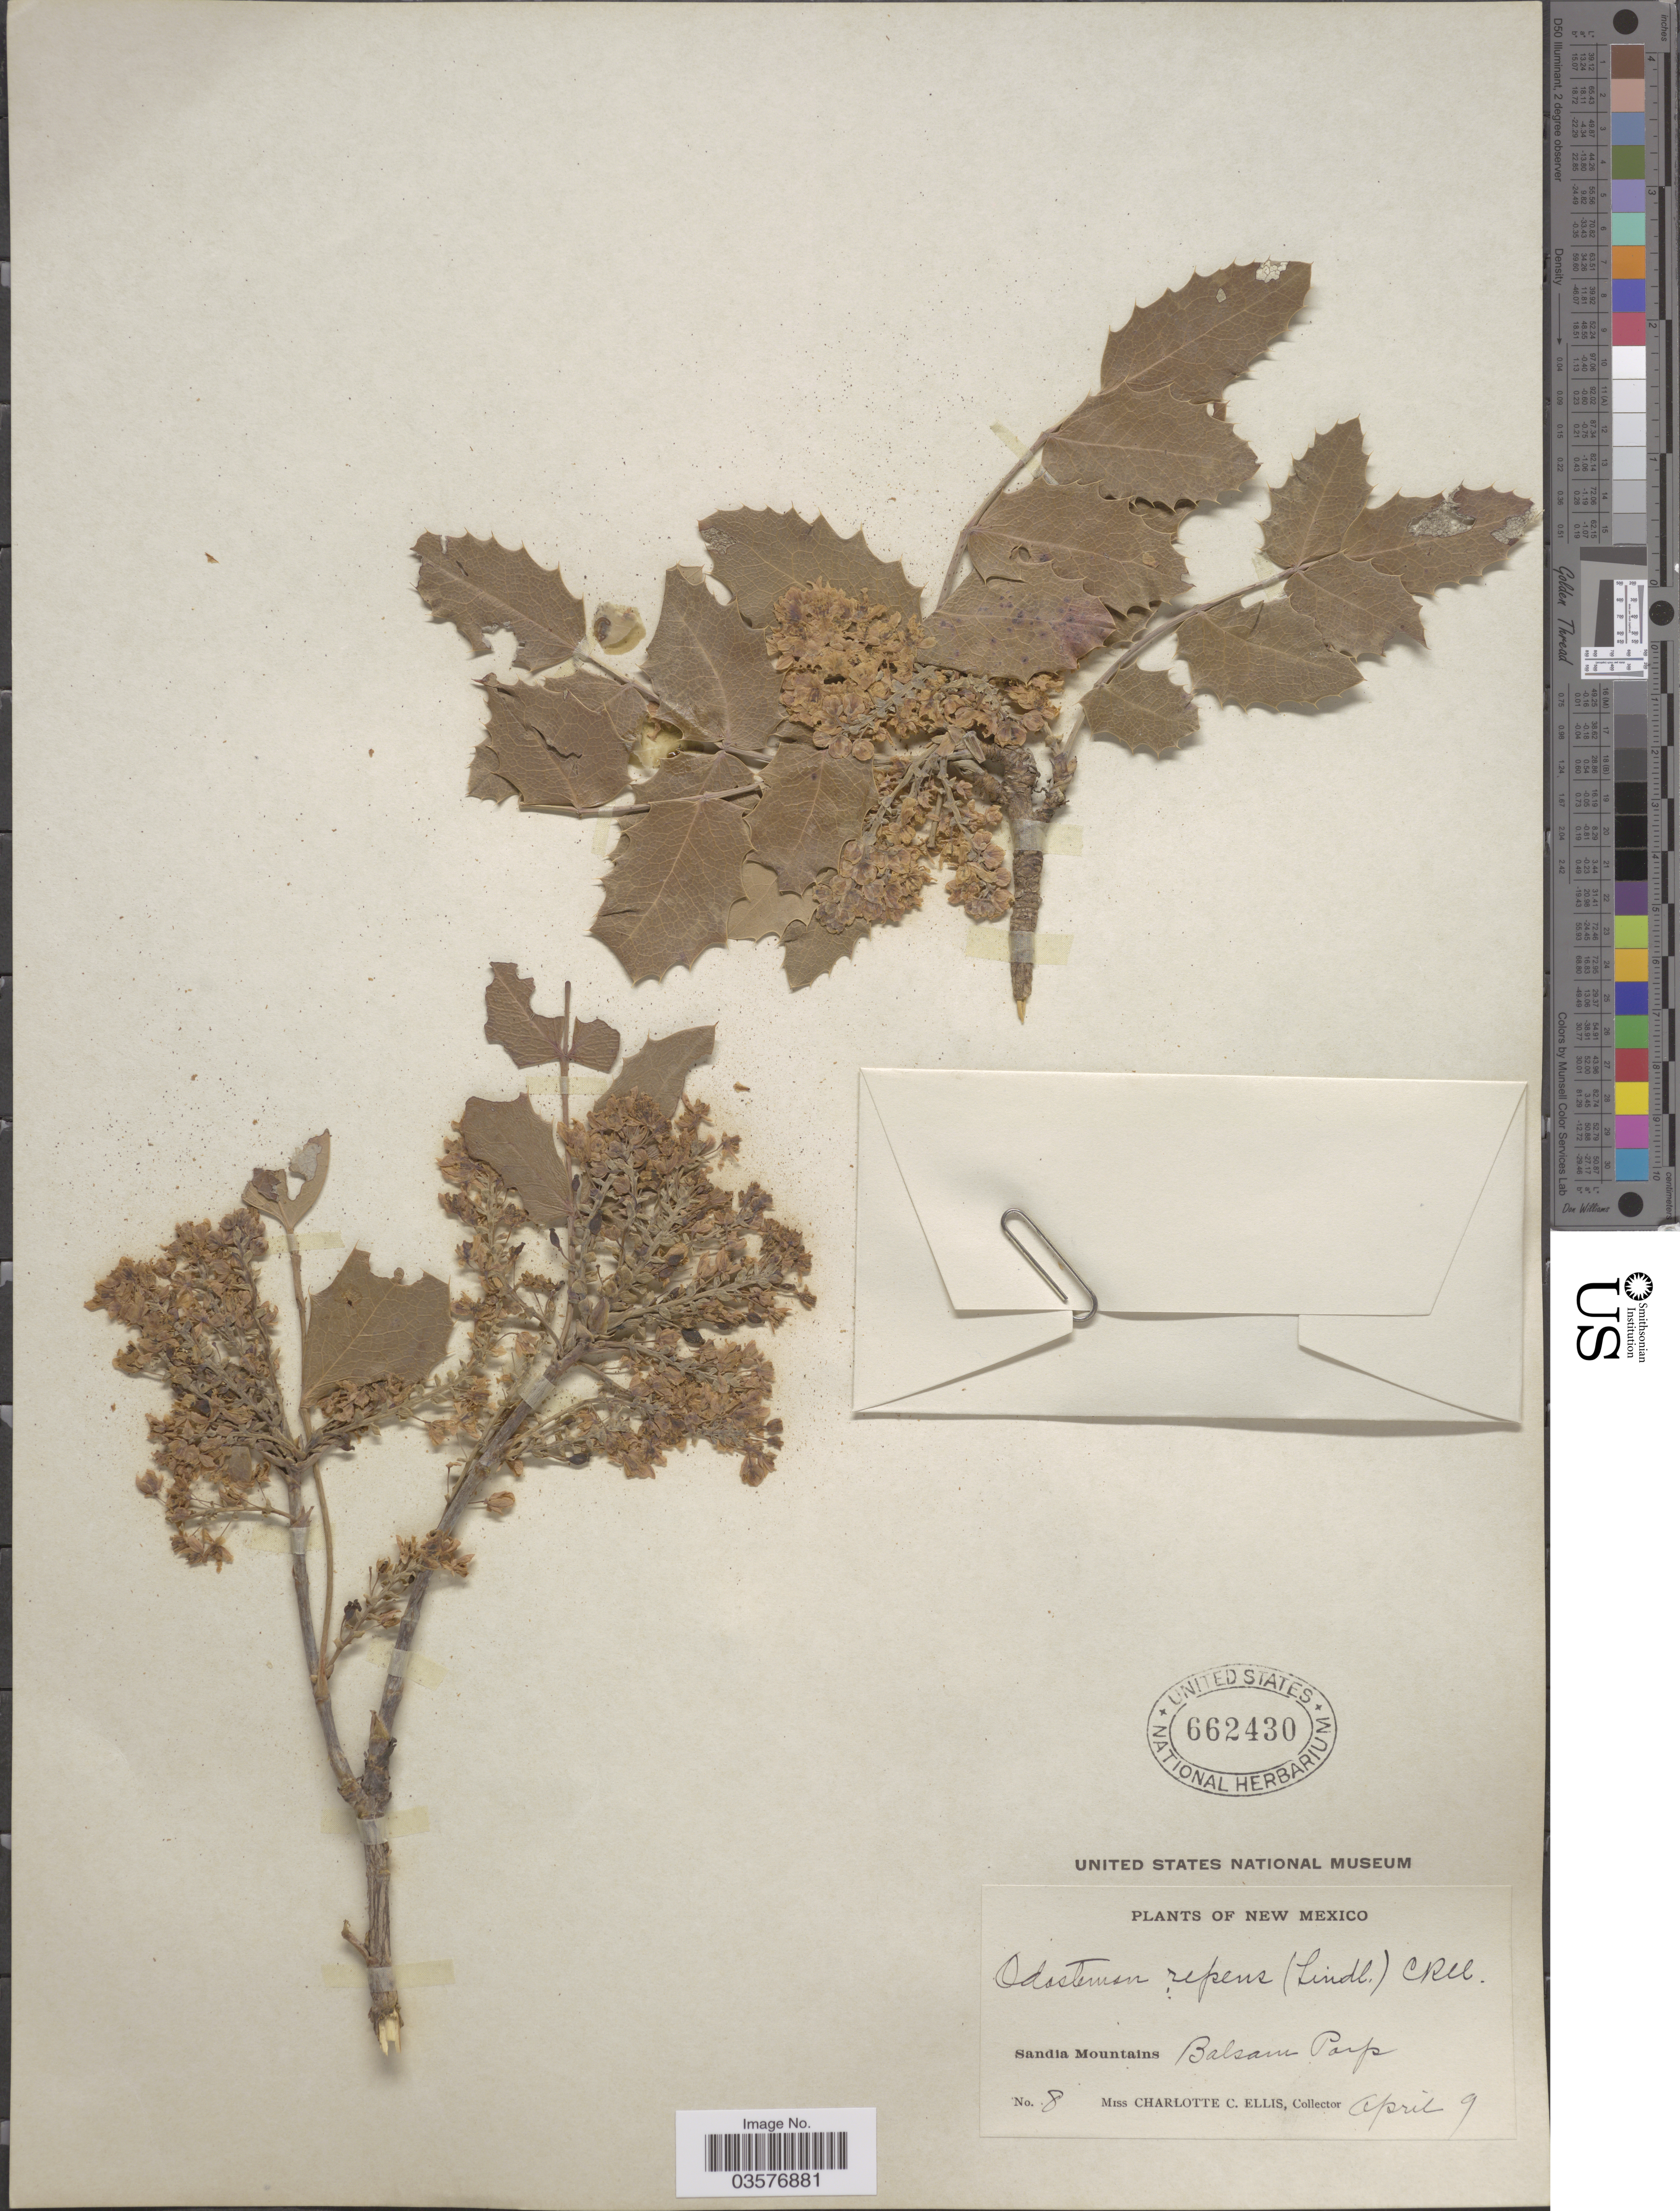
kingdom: Plantae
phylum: Tracheophyta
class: Magnoliopsida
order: Ranunculales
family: Berberidaceae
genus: Mahonia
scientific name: Mahonia repens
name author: (Lindl.) G. Don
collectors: C. C. Ellis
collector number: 8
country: United States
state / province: New Mexico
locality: Sandia Mountains. Balsam Park.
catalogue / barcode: US 662430